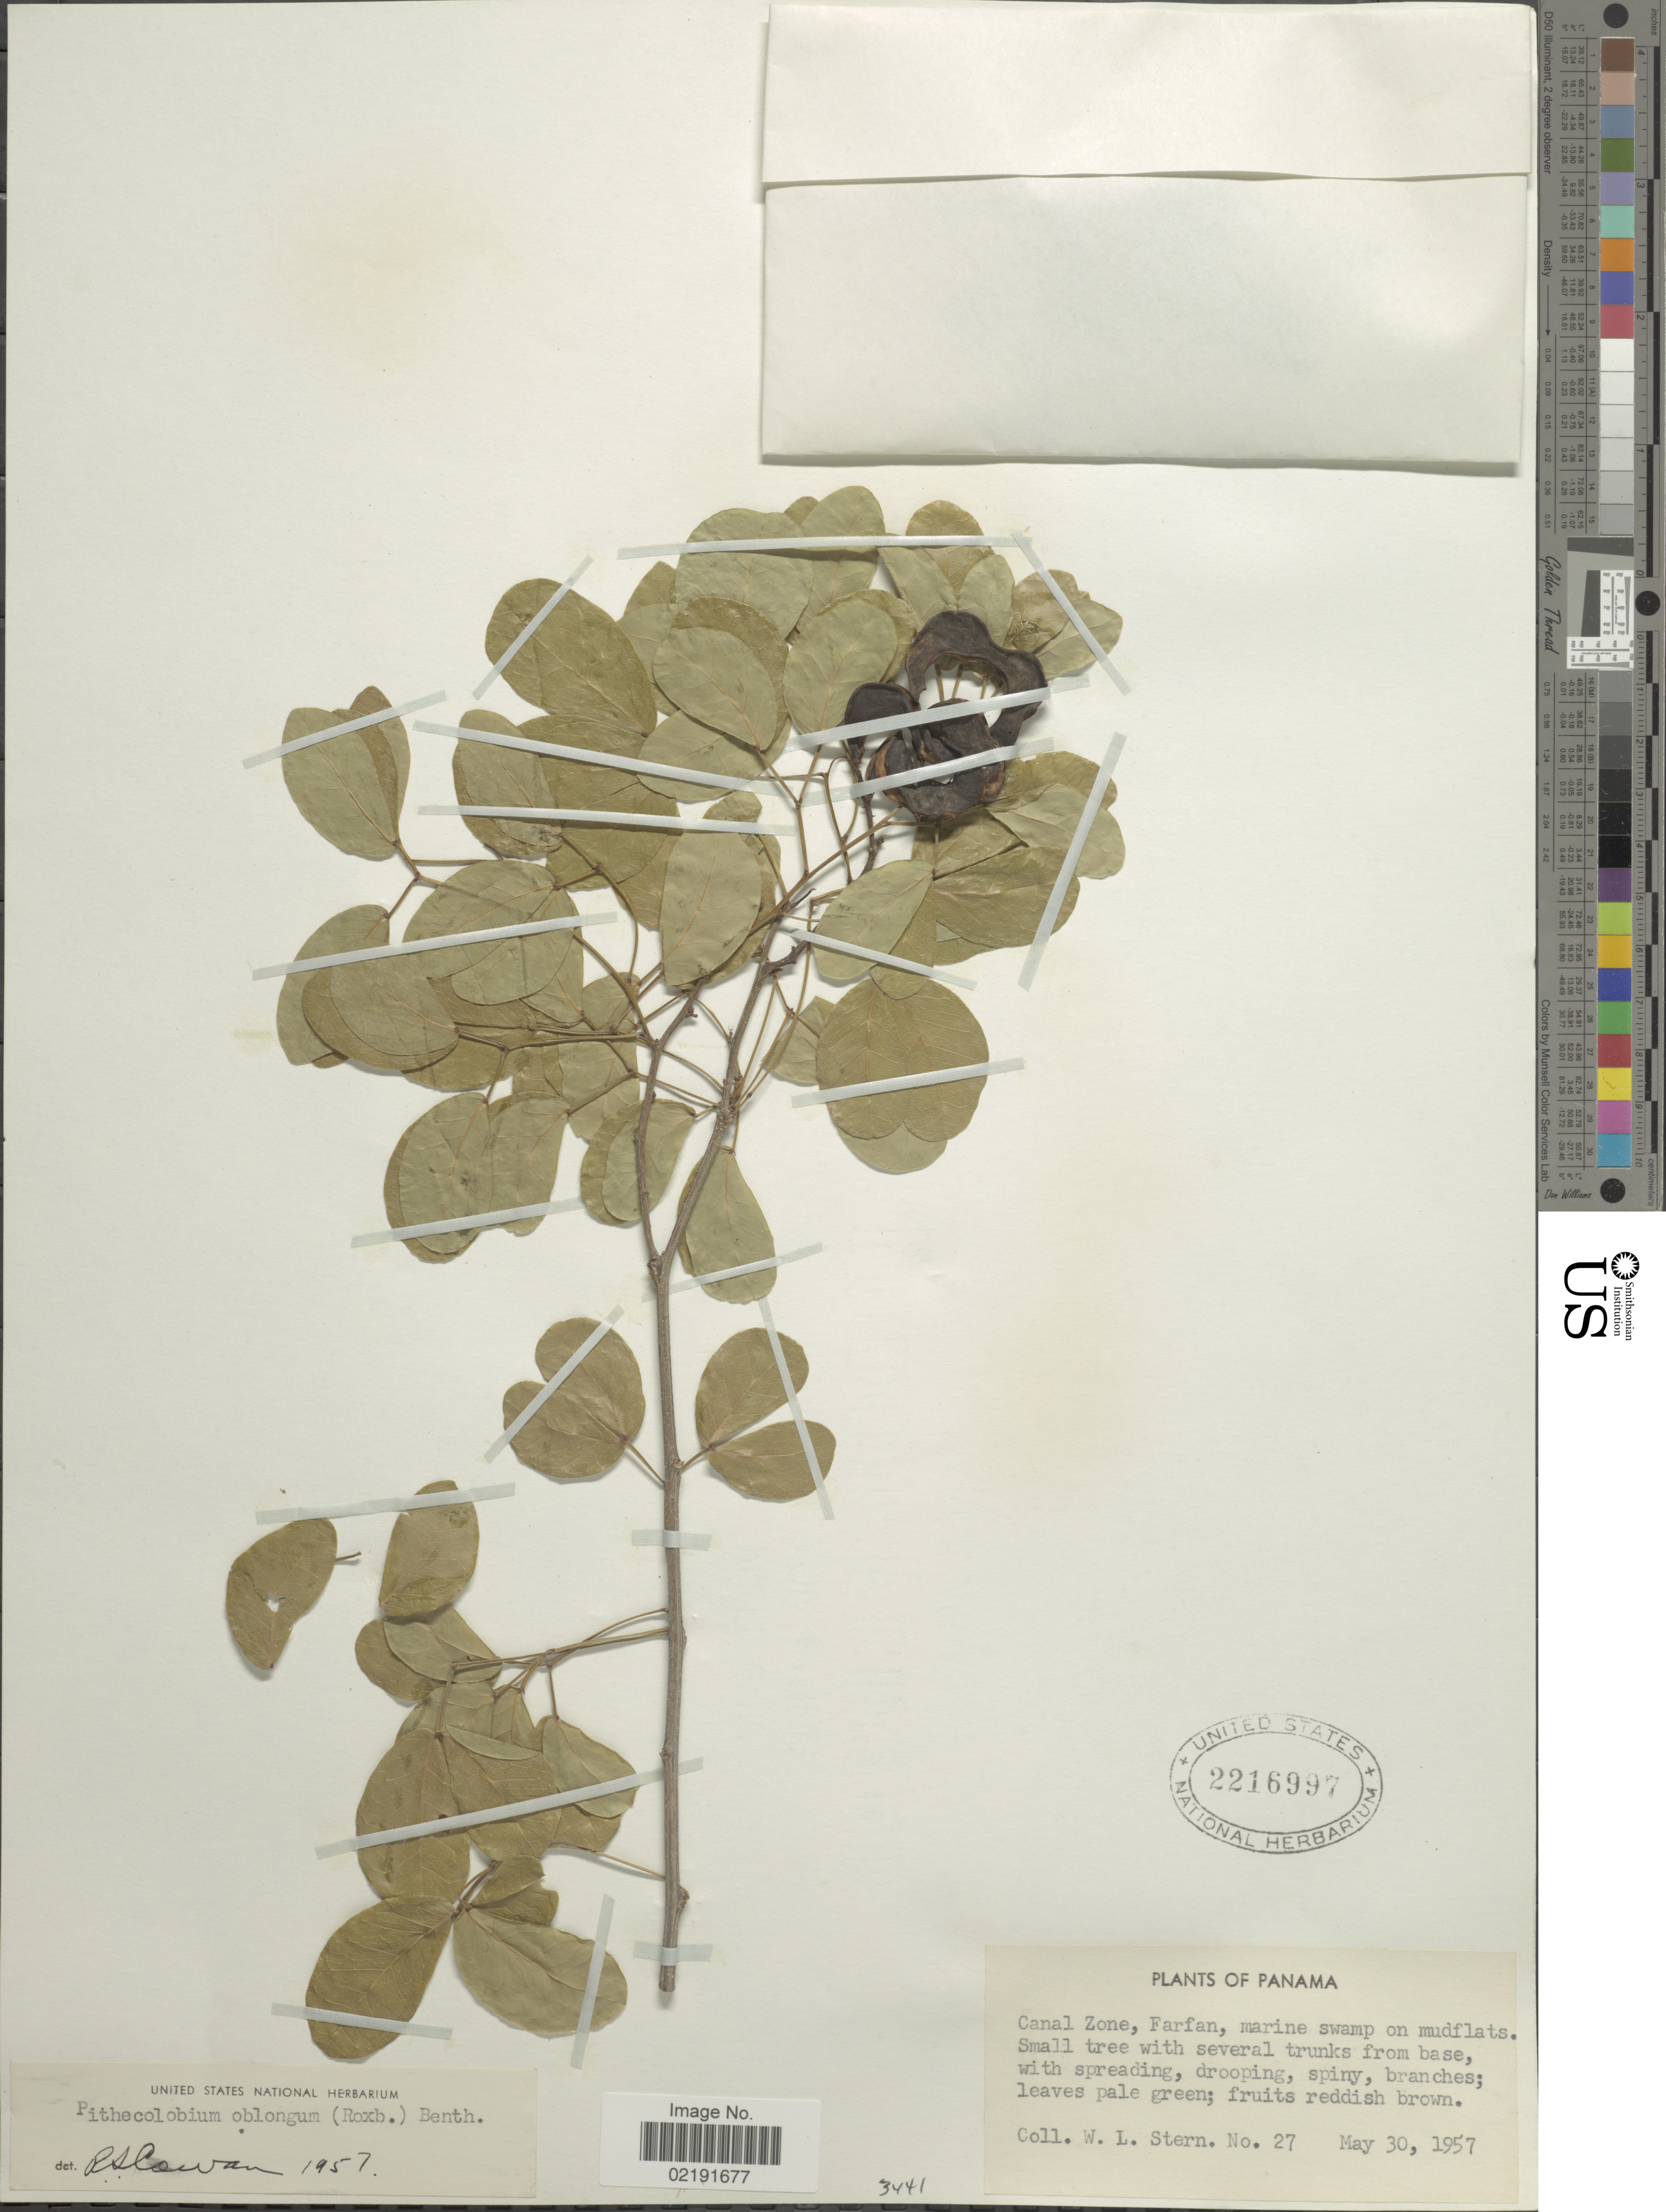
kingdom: Plantae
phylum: Tracheophyta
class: Magnoliopsida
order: Fabales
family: Fabaceae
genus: Pithecellobium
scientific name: Pithecellobium oblongum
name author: Benth.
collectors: W. L. Stern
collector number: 27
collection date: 1957-05-30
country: Panama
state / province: Colón / Panamá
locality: Canal Zone, Farfan, marine swamp on mudflats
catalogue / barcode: US 2216997